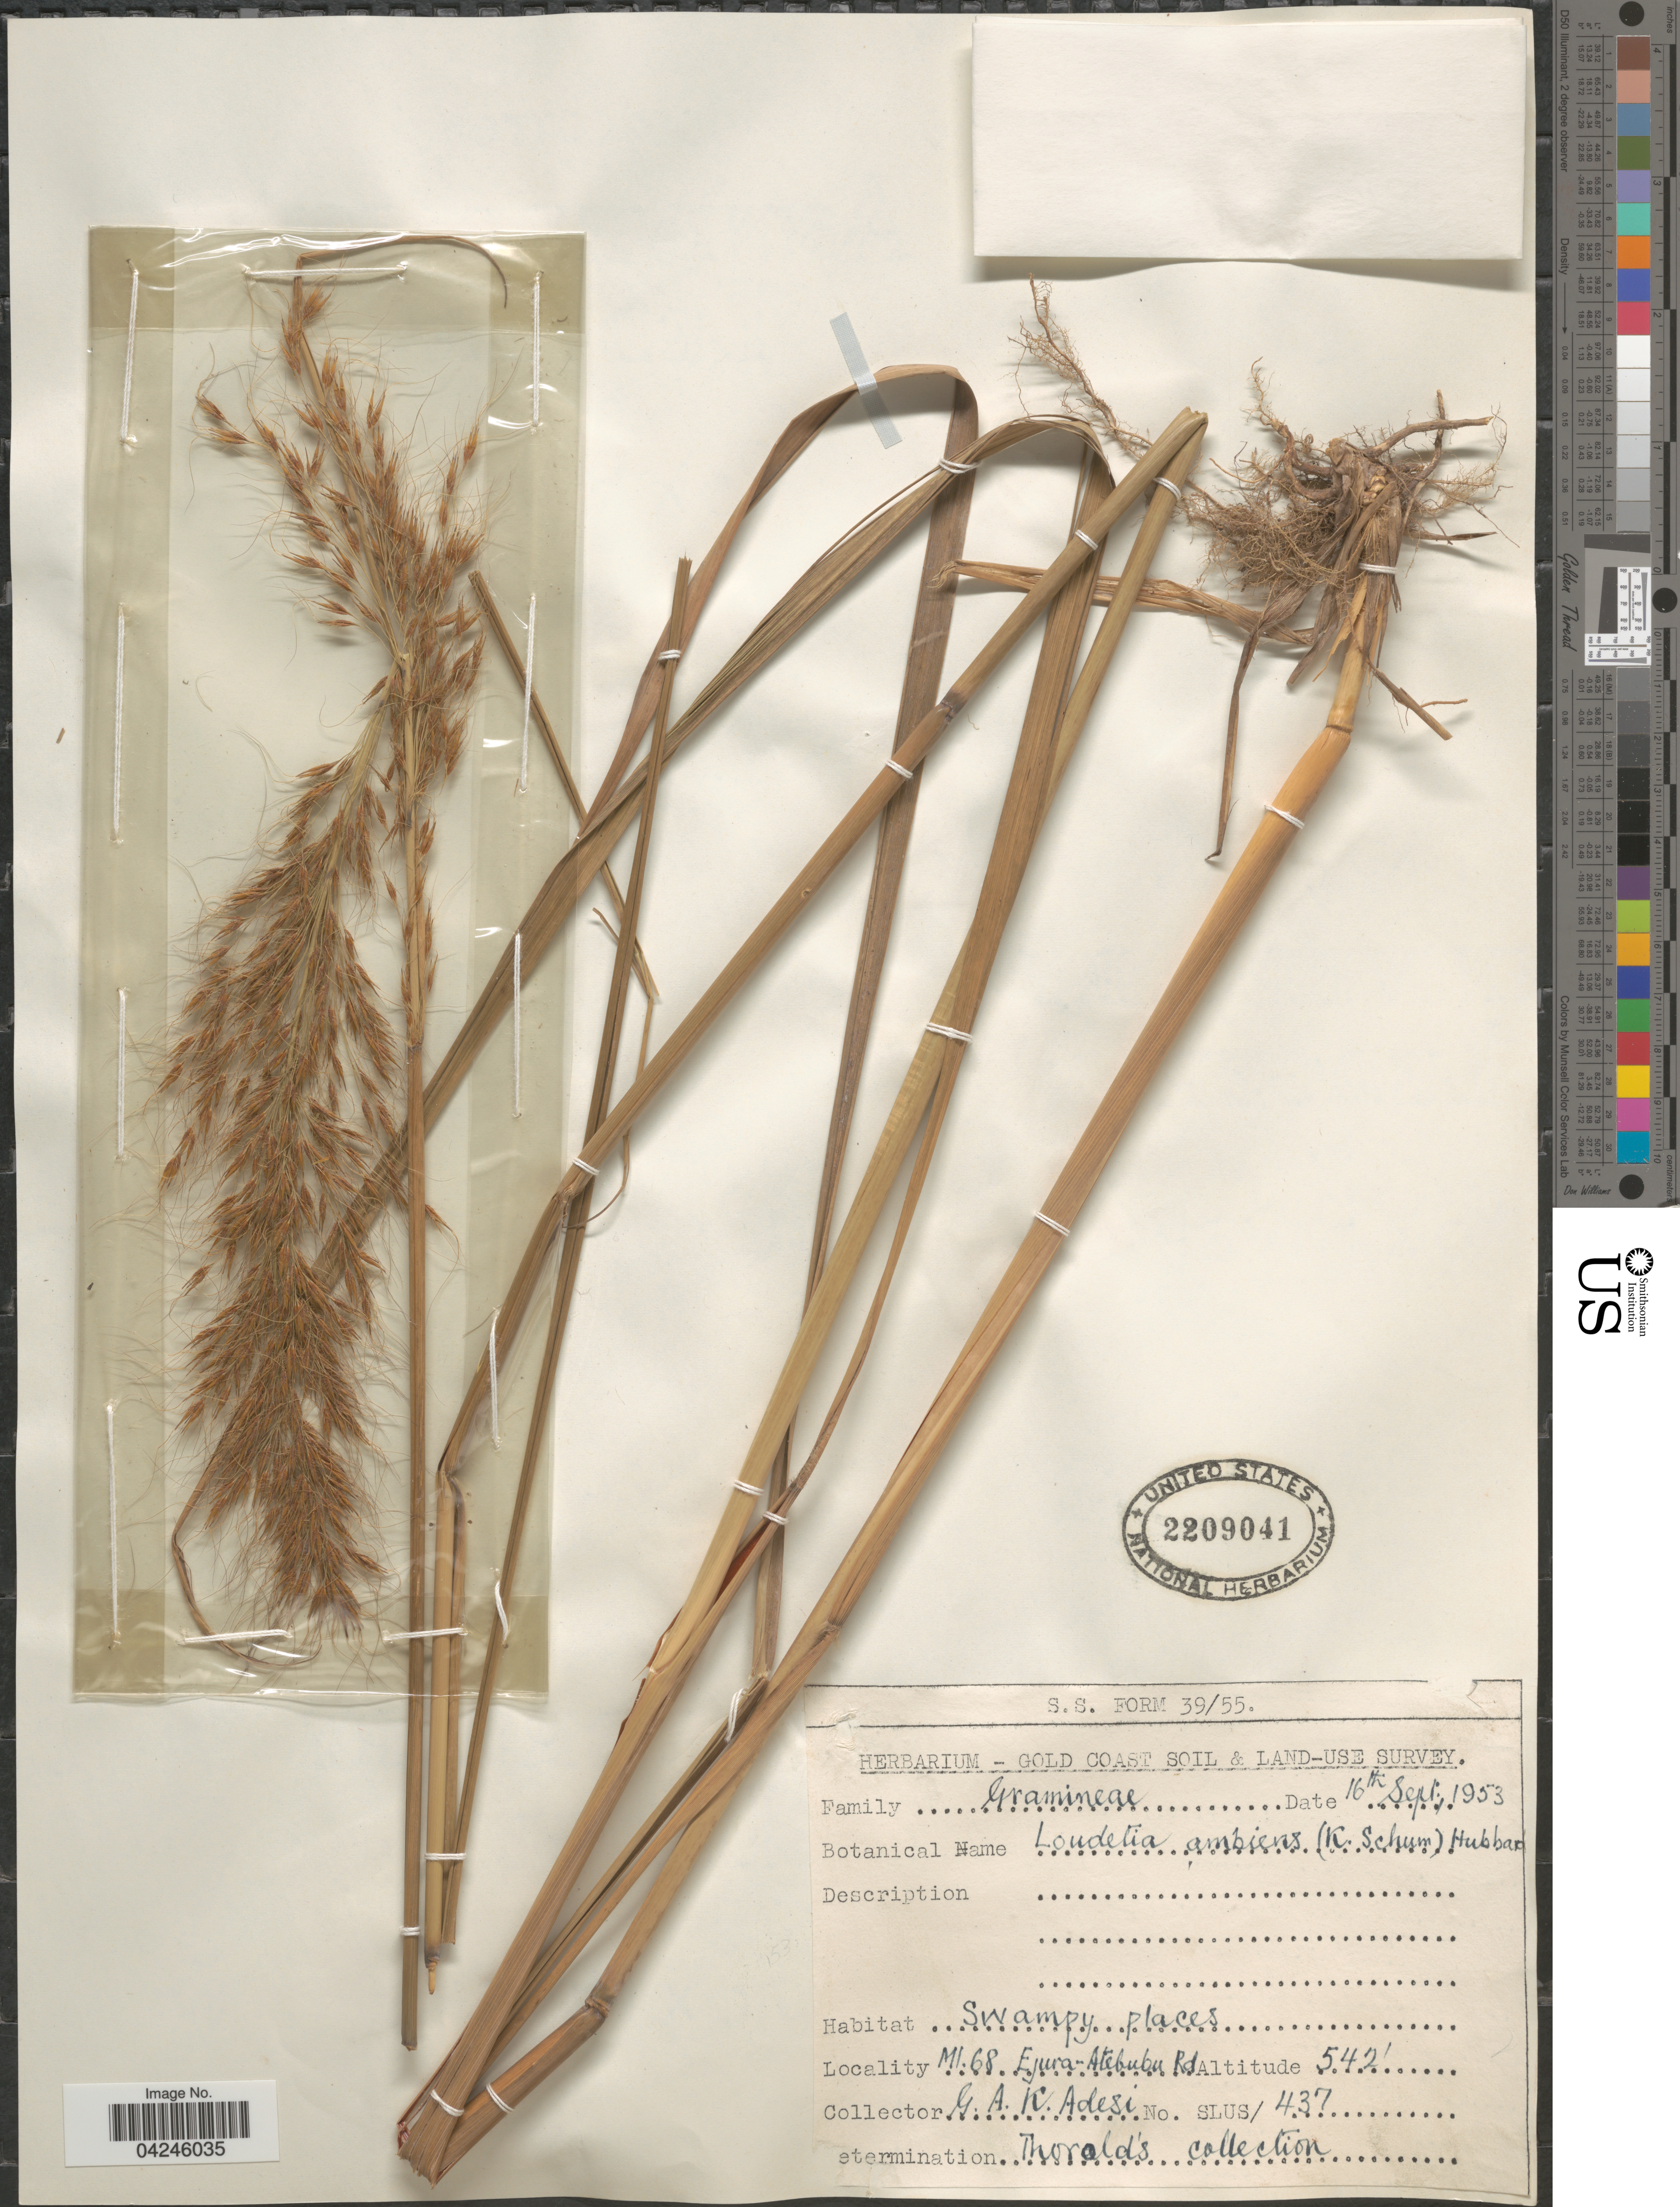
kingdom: Plantae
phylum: Tracheophyta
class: Liliopsida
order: Poales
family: Poaceae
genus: Loudetiopsis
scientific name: Loudetiopsis ambiens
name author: (K. Schum.) Conert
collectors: G. A. K. Adesi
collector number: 437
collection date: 1953-09-16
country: Ghana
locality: Gold Coast Soil & Land-Use Survey. Swampy places. MI68 Ejura-Atebubu Rd.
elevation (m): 165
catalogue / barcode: US 2209041